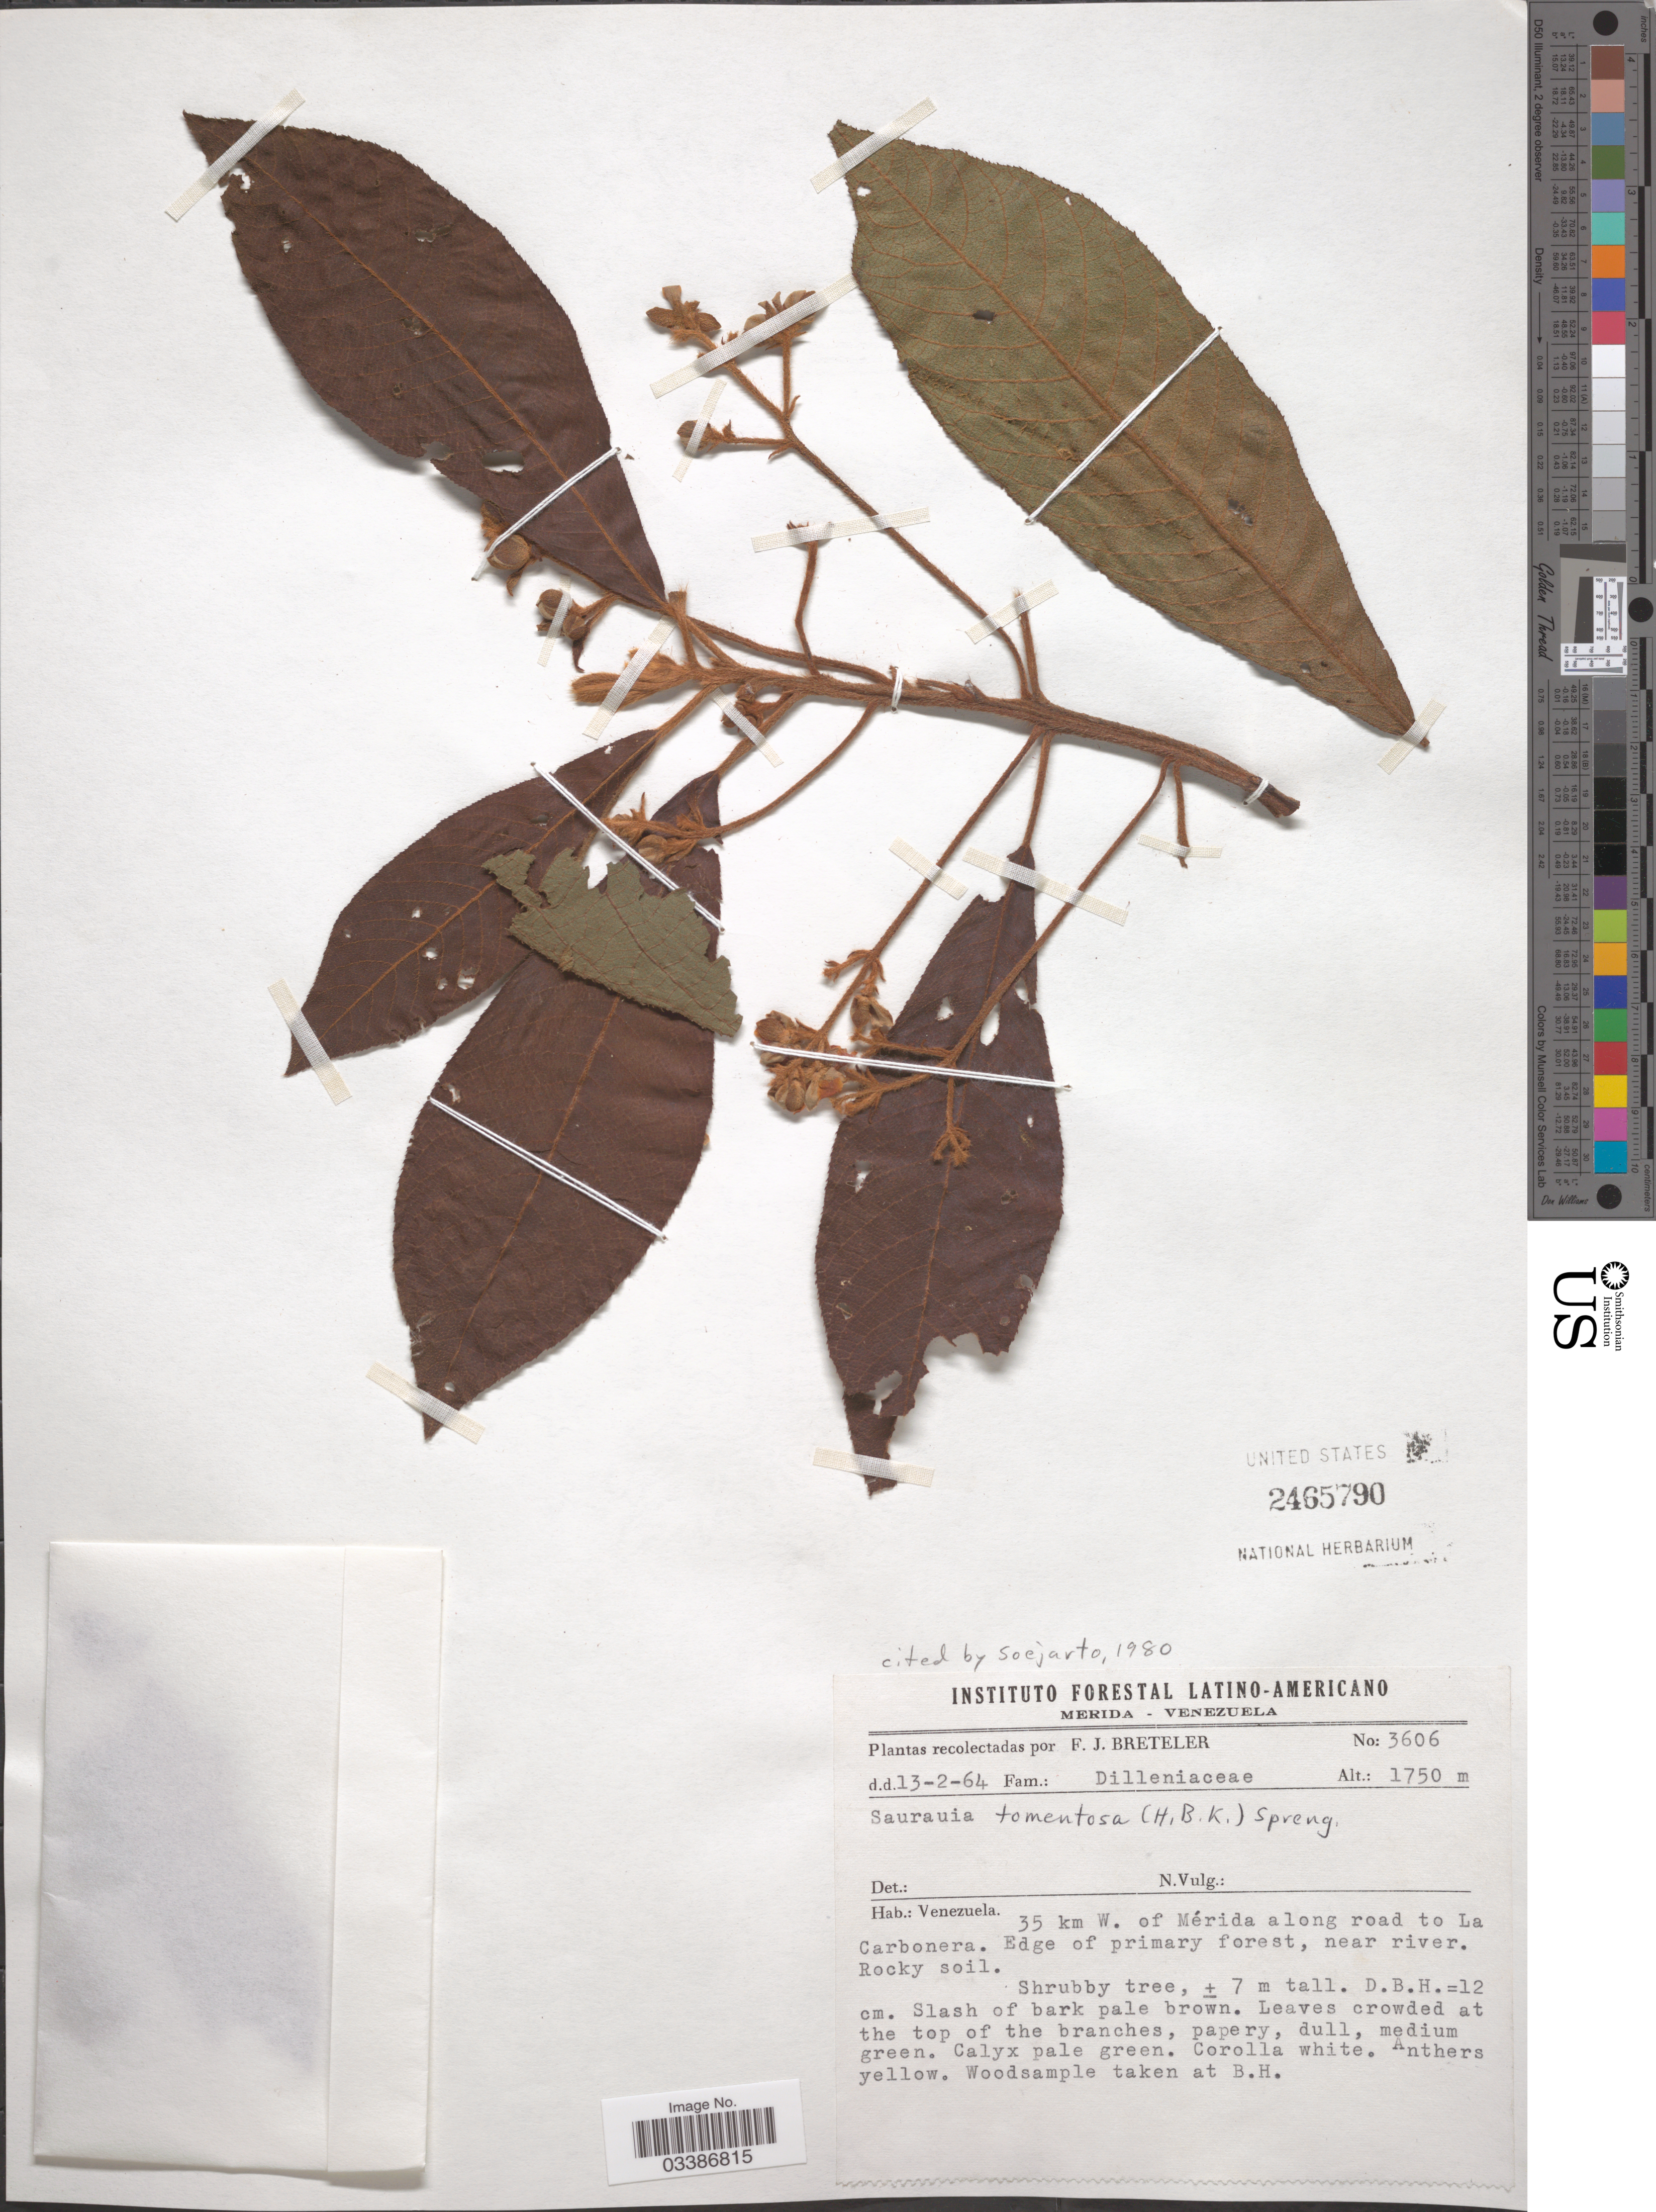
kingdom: Plantae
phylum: Tracheophyta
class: Magnoliopsida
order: Ericales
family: Actinidiaceae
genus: Saurauia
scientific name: Saurauia tomentosa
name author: (Kunth) Spreng.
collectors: F. J. Breteler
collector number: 3606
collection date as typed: Transcribed d/m/y: 13/2/64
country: Venezuela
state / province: Mérida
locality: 35 km W. of Mérida along road to La Carbonera. Edge of primary forest, near river.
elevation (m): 1750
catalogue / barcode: US 2465790